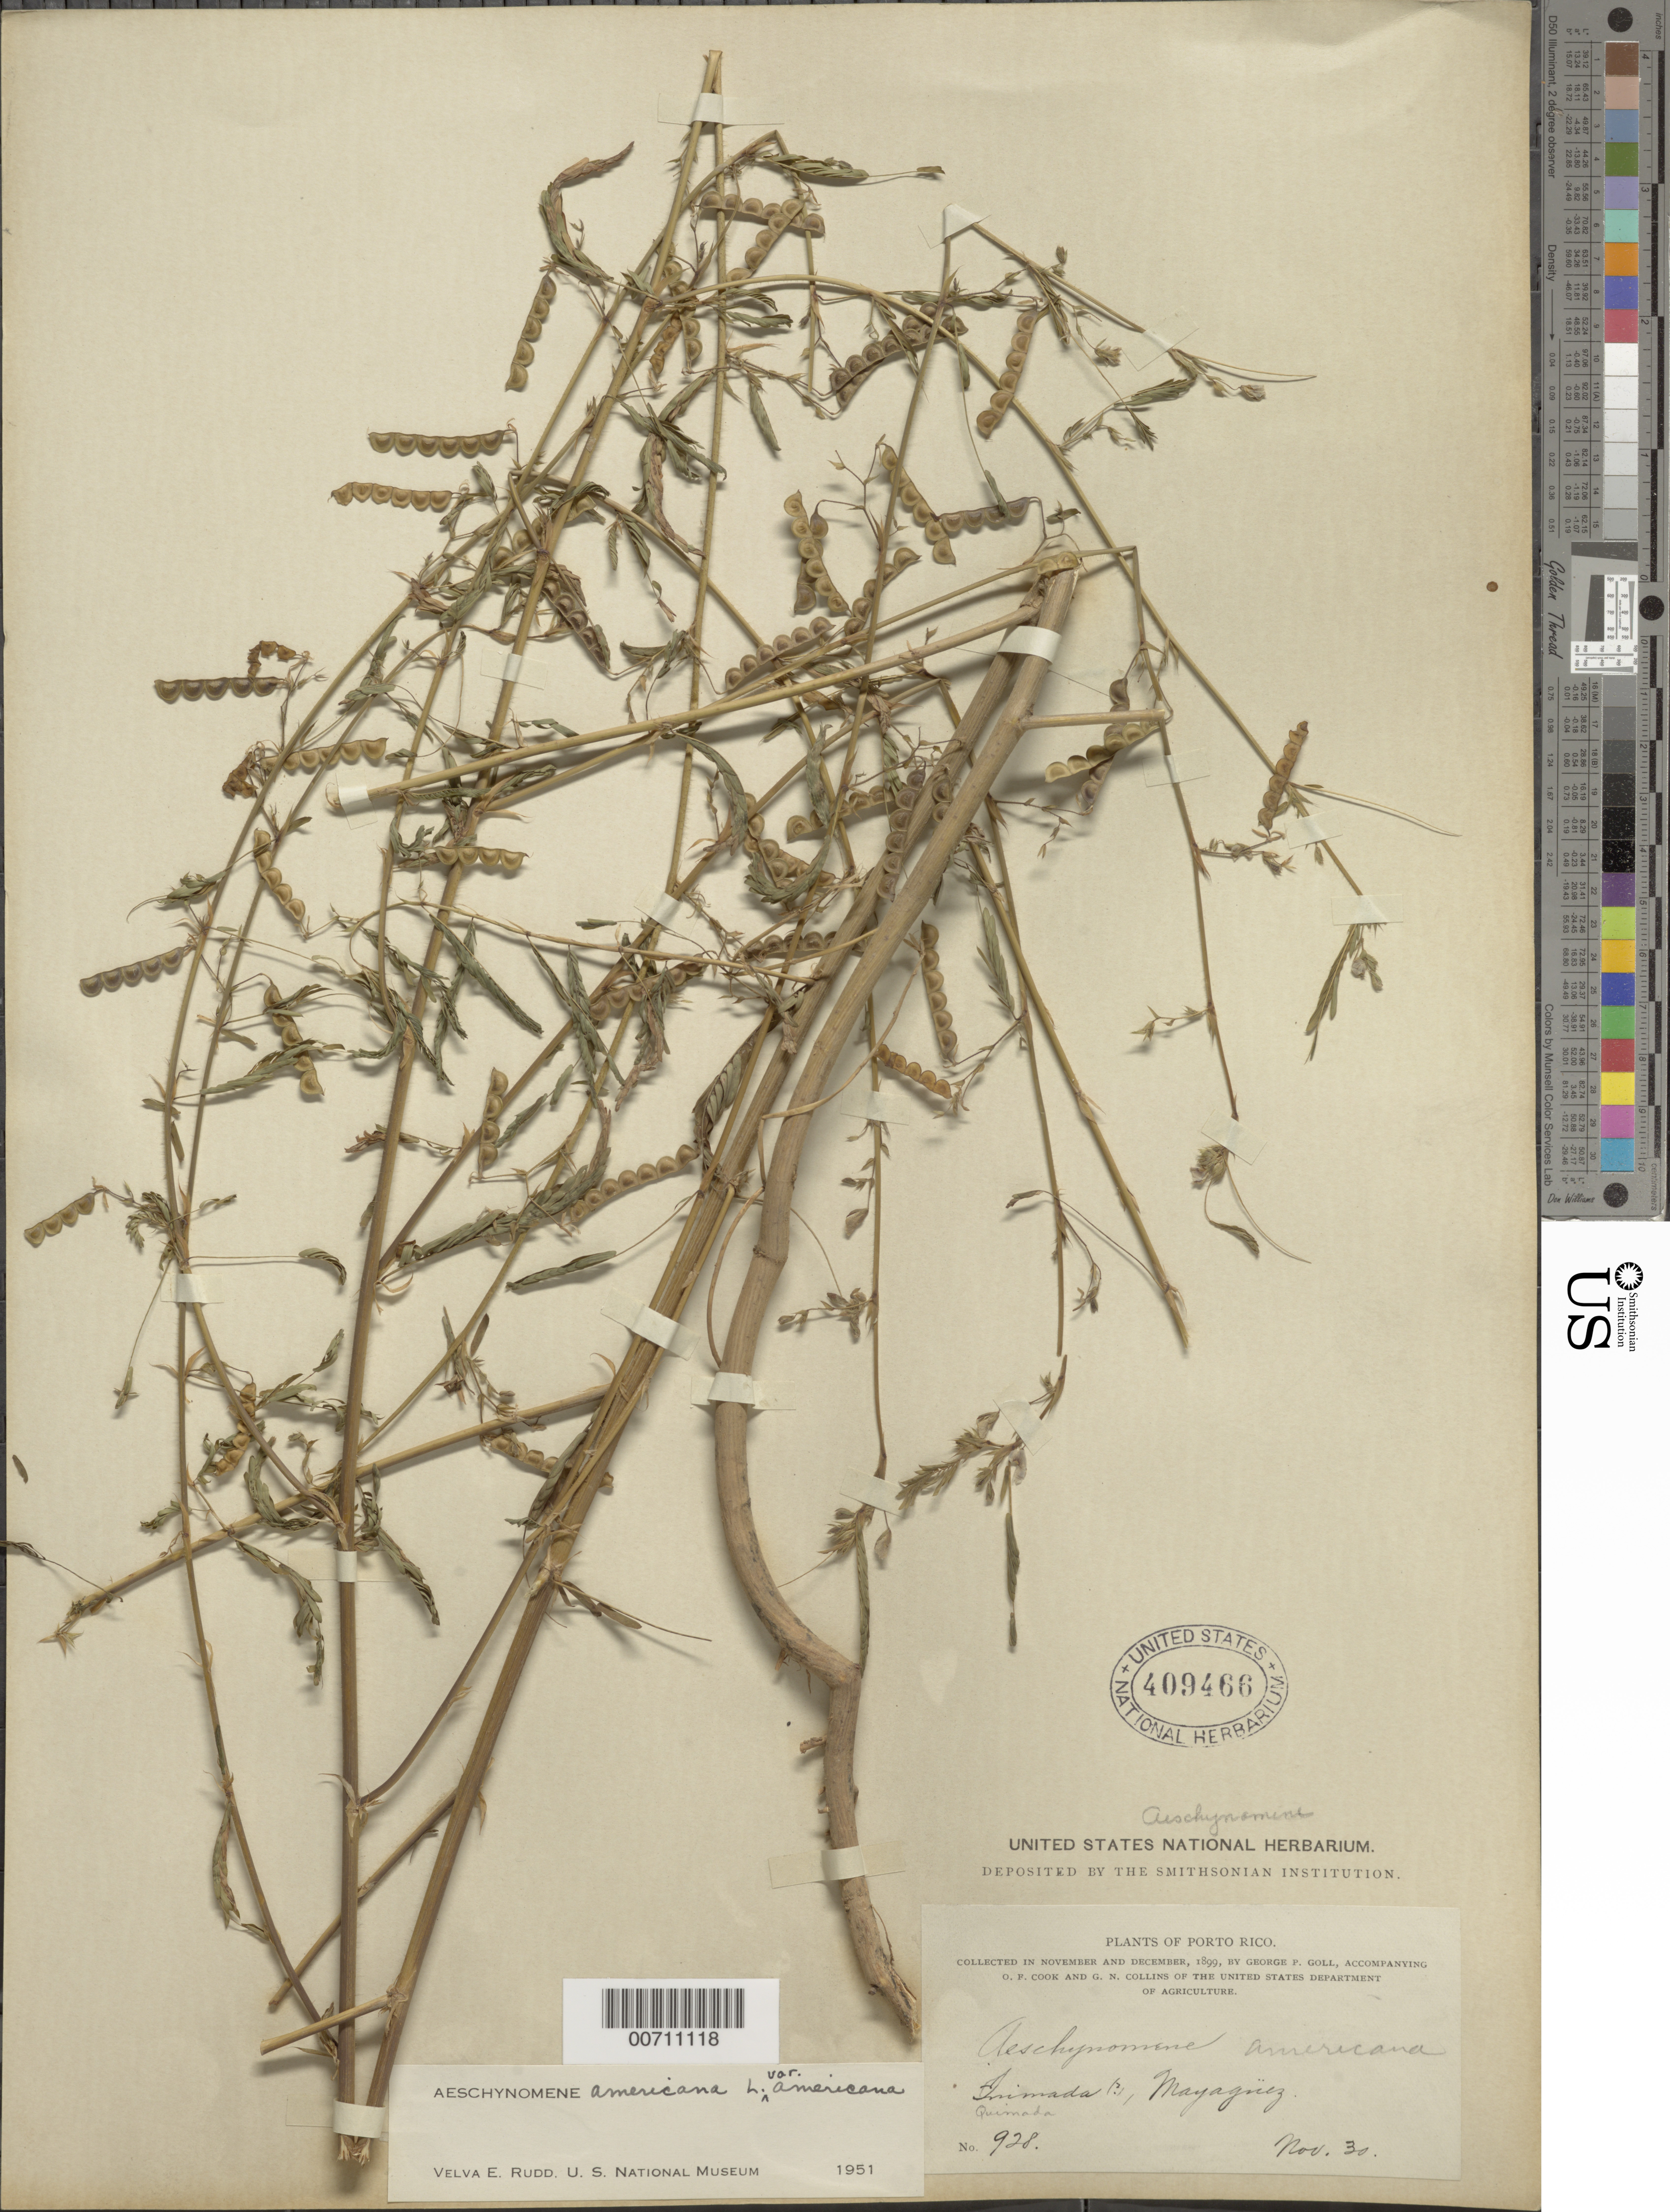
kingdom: Plantae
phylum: Tracheophyta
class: Magnoliopsida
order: Fabales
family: Fabaceae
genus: Aeschynomene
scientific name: Aeschynomene americana var. americana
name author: L.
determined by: Rudd, V. E.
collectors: G. Goll, O. F. Cook & G. Collins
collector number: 928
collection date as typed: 30 Nov 1899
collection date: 1899-11-30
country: Puerto Rico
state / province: Mayaguez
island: Greater Antilles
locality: Quimada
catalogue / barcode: US 409466